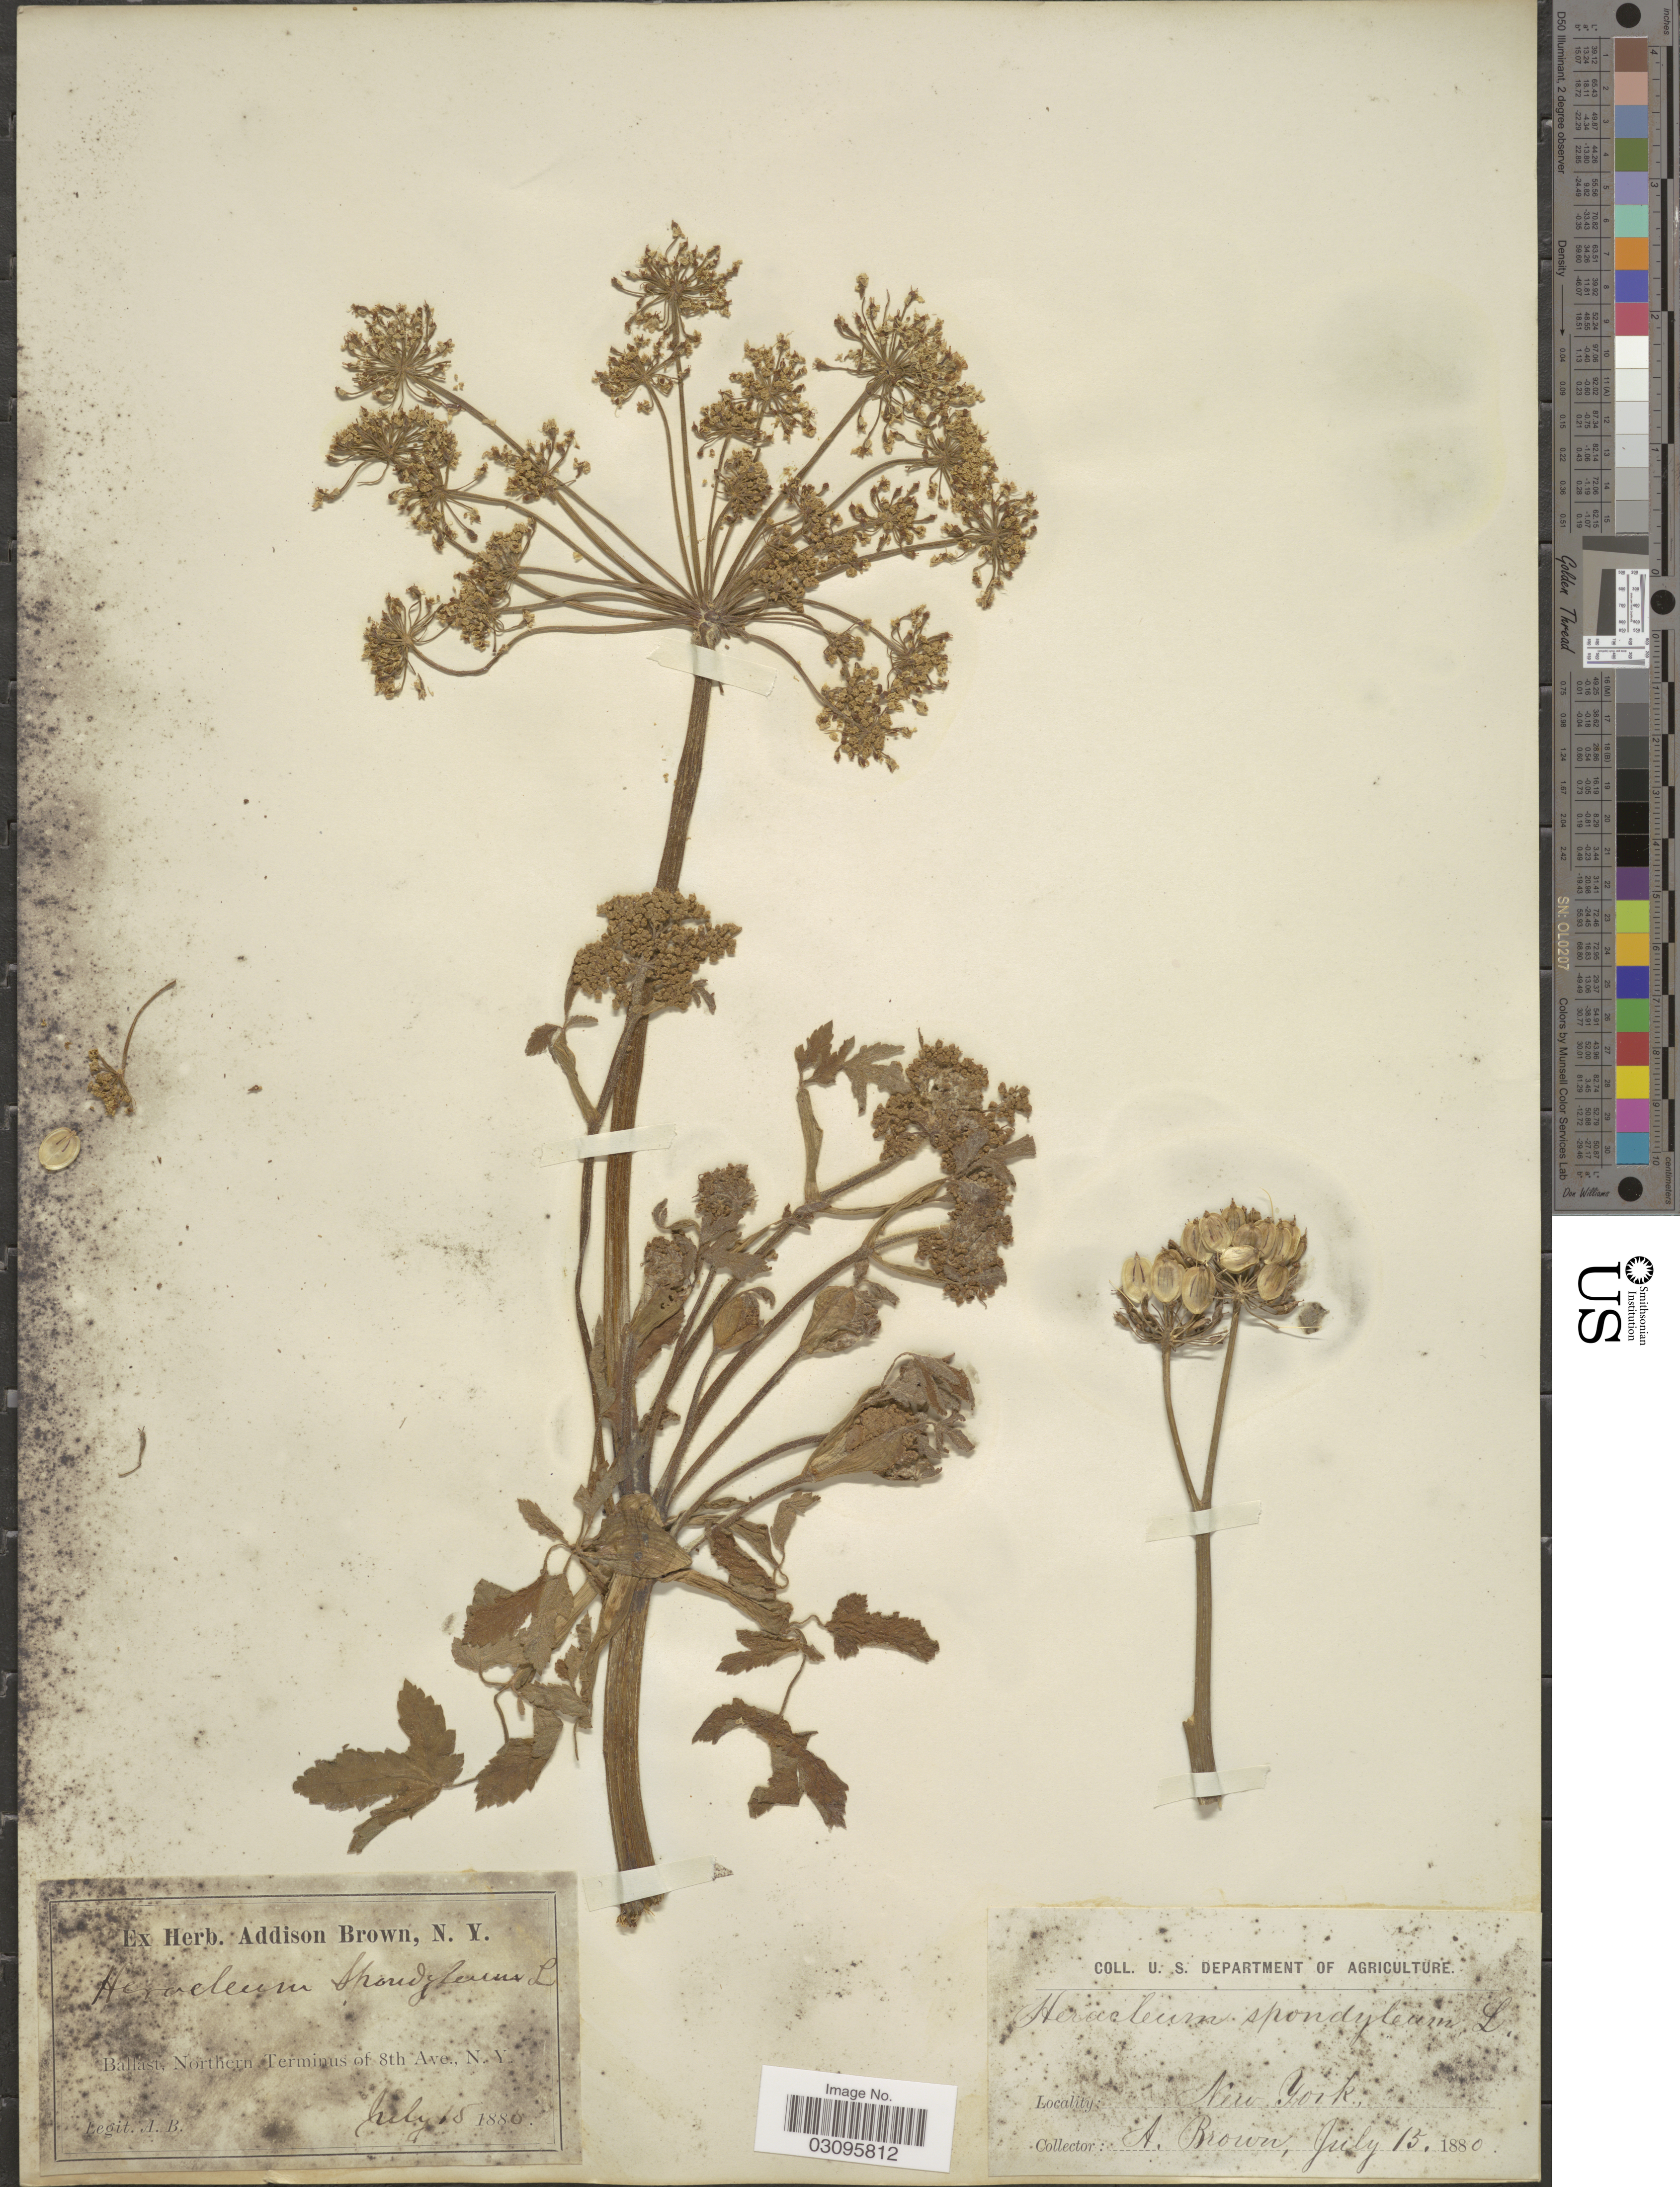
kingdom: Plantae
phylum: Tracheophyta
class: Magnoliopsida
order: Apiales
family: Apiaceae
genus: Heracleum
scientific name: Heracleum sphondylium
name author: L.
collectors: A. Brown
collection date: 1880-07-15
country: United States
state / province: New York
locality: Ballast, Northern Terminus of 8th Ave., N.Y.